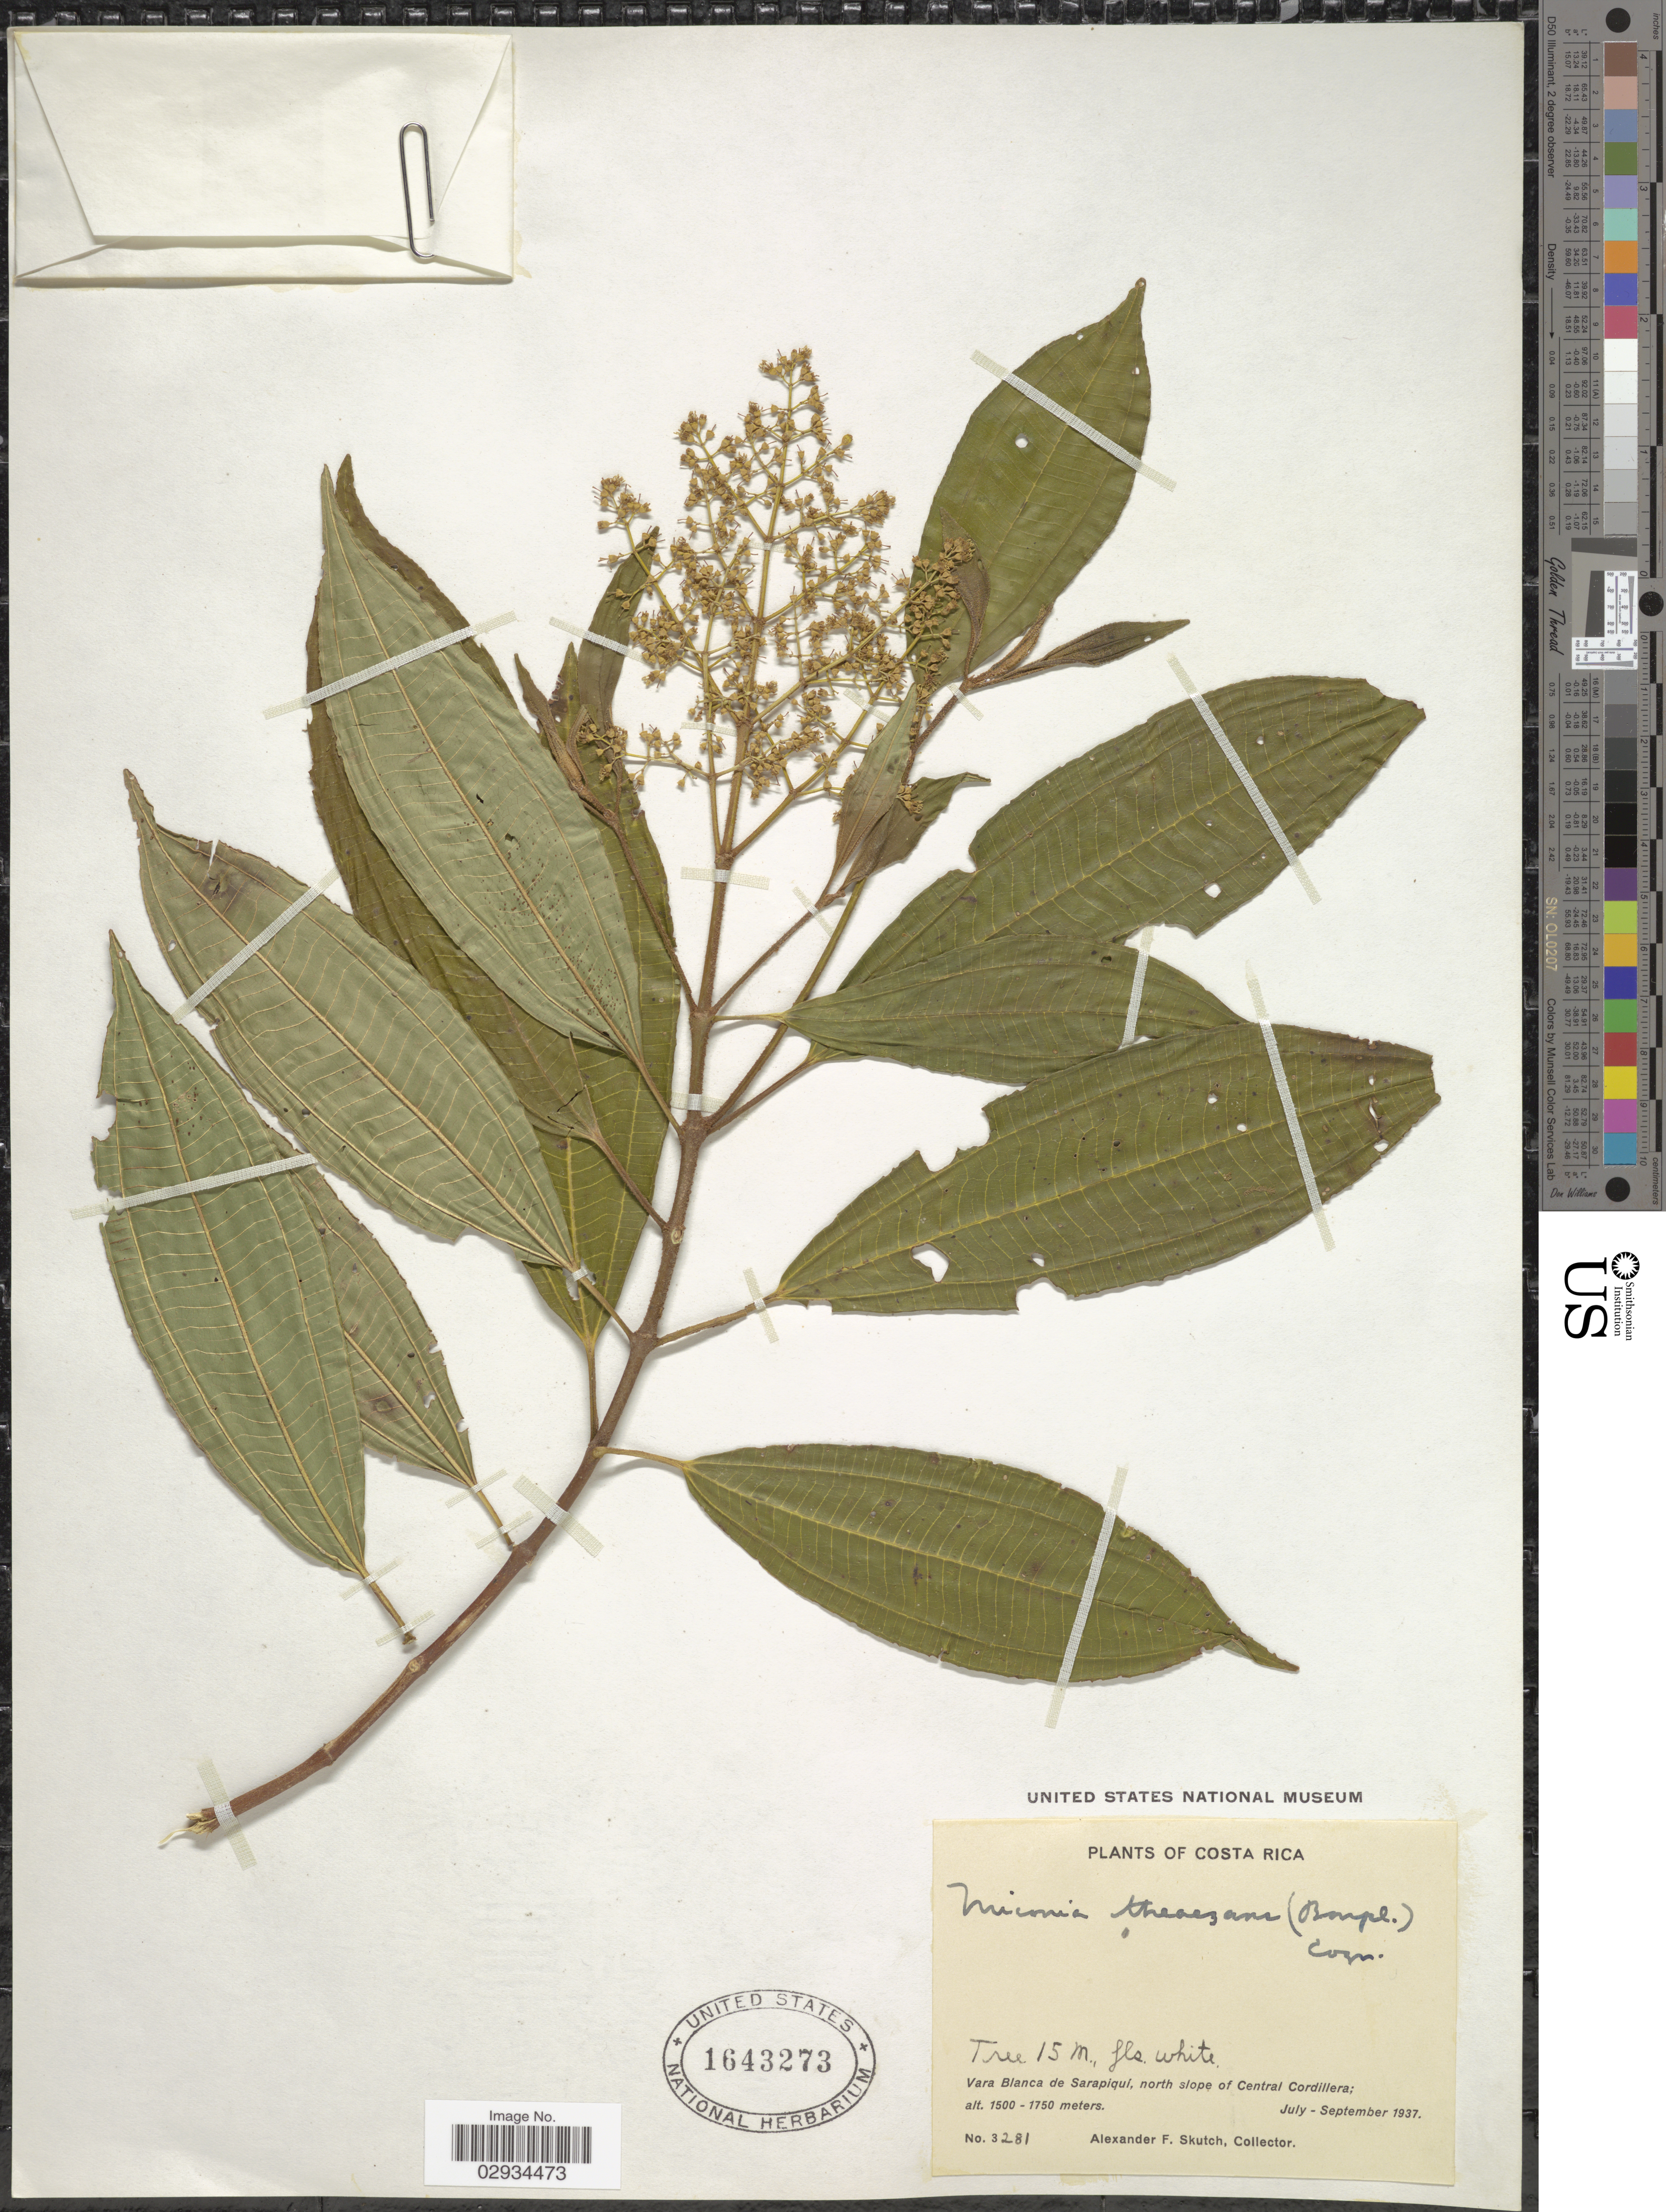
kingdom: Plantae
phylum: Tracheophyta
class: Magnoliopsida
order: Myrtales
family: Melastomataceae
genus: Miconia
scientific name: Miconia theizans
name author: (Bonpl.) Cogn.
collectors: A. F. Skutch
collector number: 3281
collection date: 1937-07/1937-09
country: Costa Rica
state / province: Heredia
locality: Vara Blanca de Sarapiquí, north slope of Central Cordillera.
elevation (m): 1500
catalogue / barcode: US 1643273